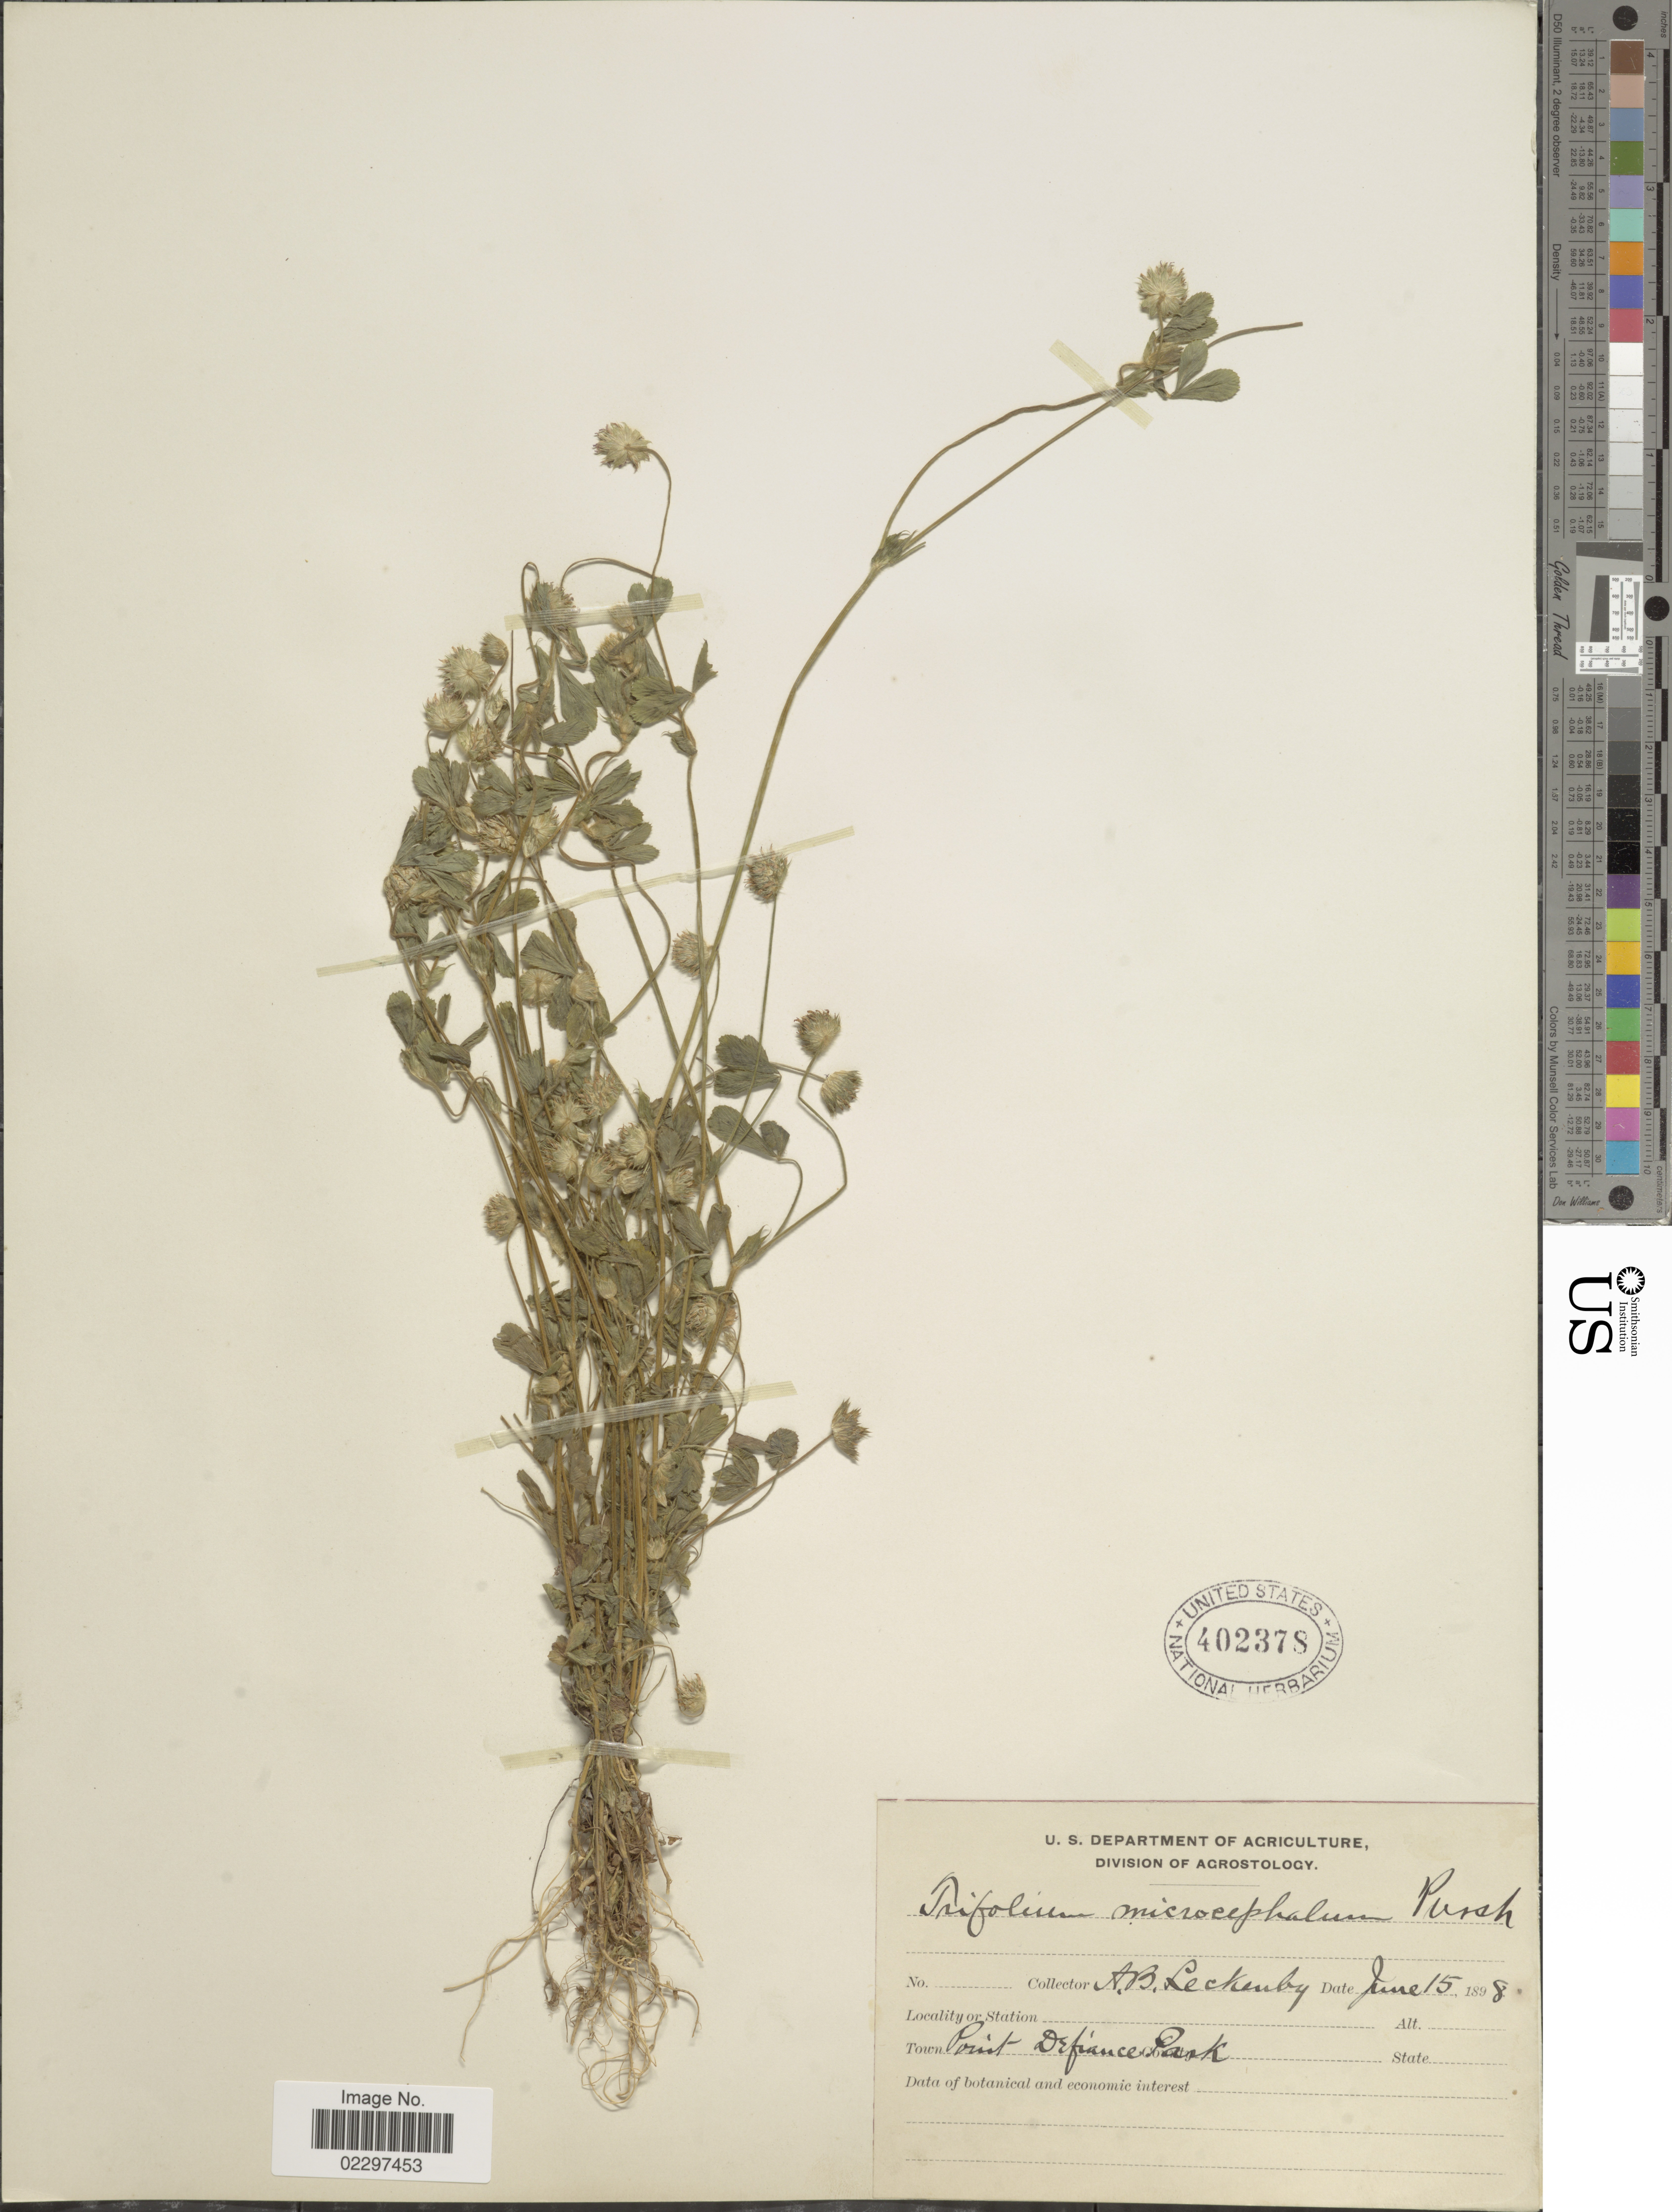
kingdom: Plantae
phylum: Tracheophyta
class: Magnoliopsida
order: Fabales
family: Fabaceae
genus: Trifolium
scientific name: Trifolium microcephalum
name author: Pursh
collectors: A. Leckenby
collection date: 1898-06-15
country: United States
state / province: Washington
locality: Point Defiance Park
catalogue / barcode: US 402378